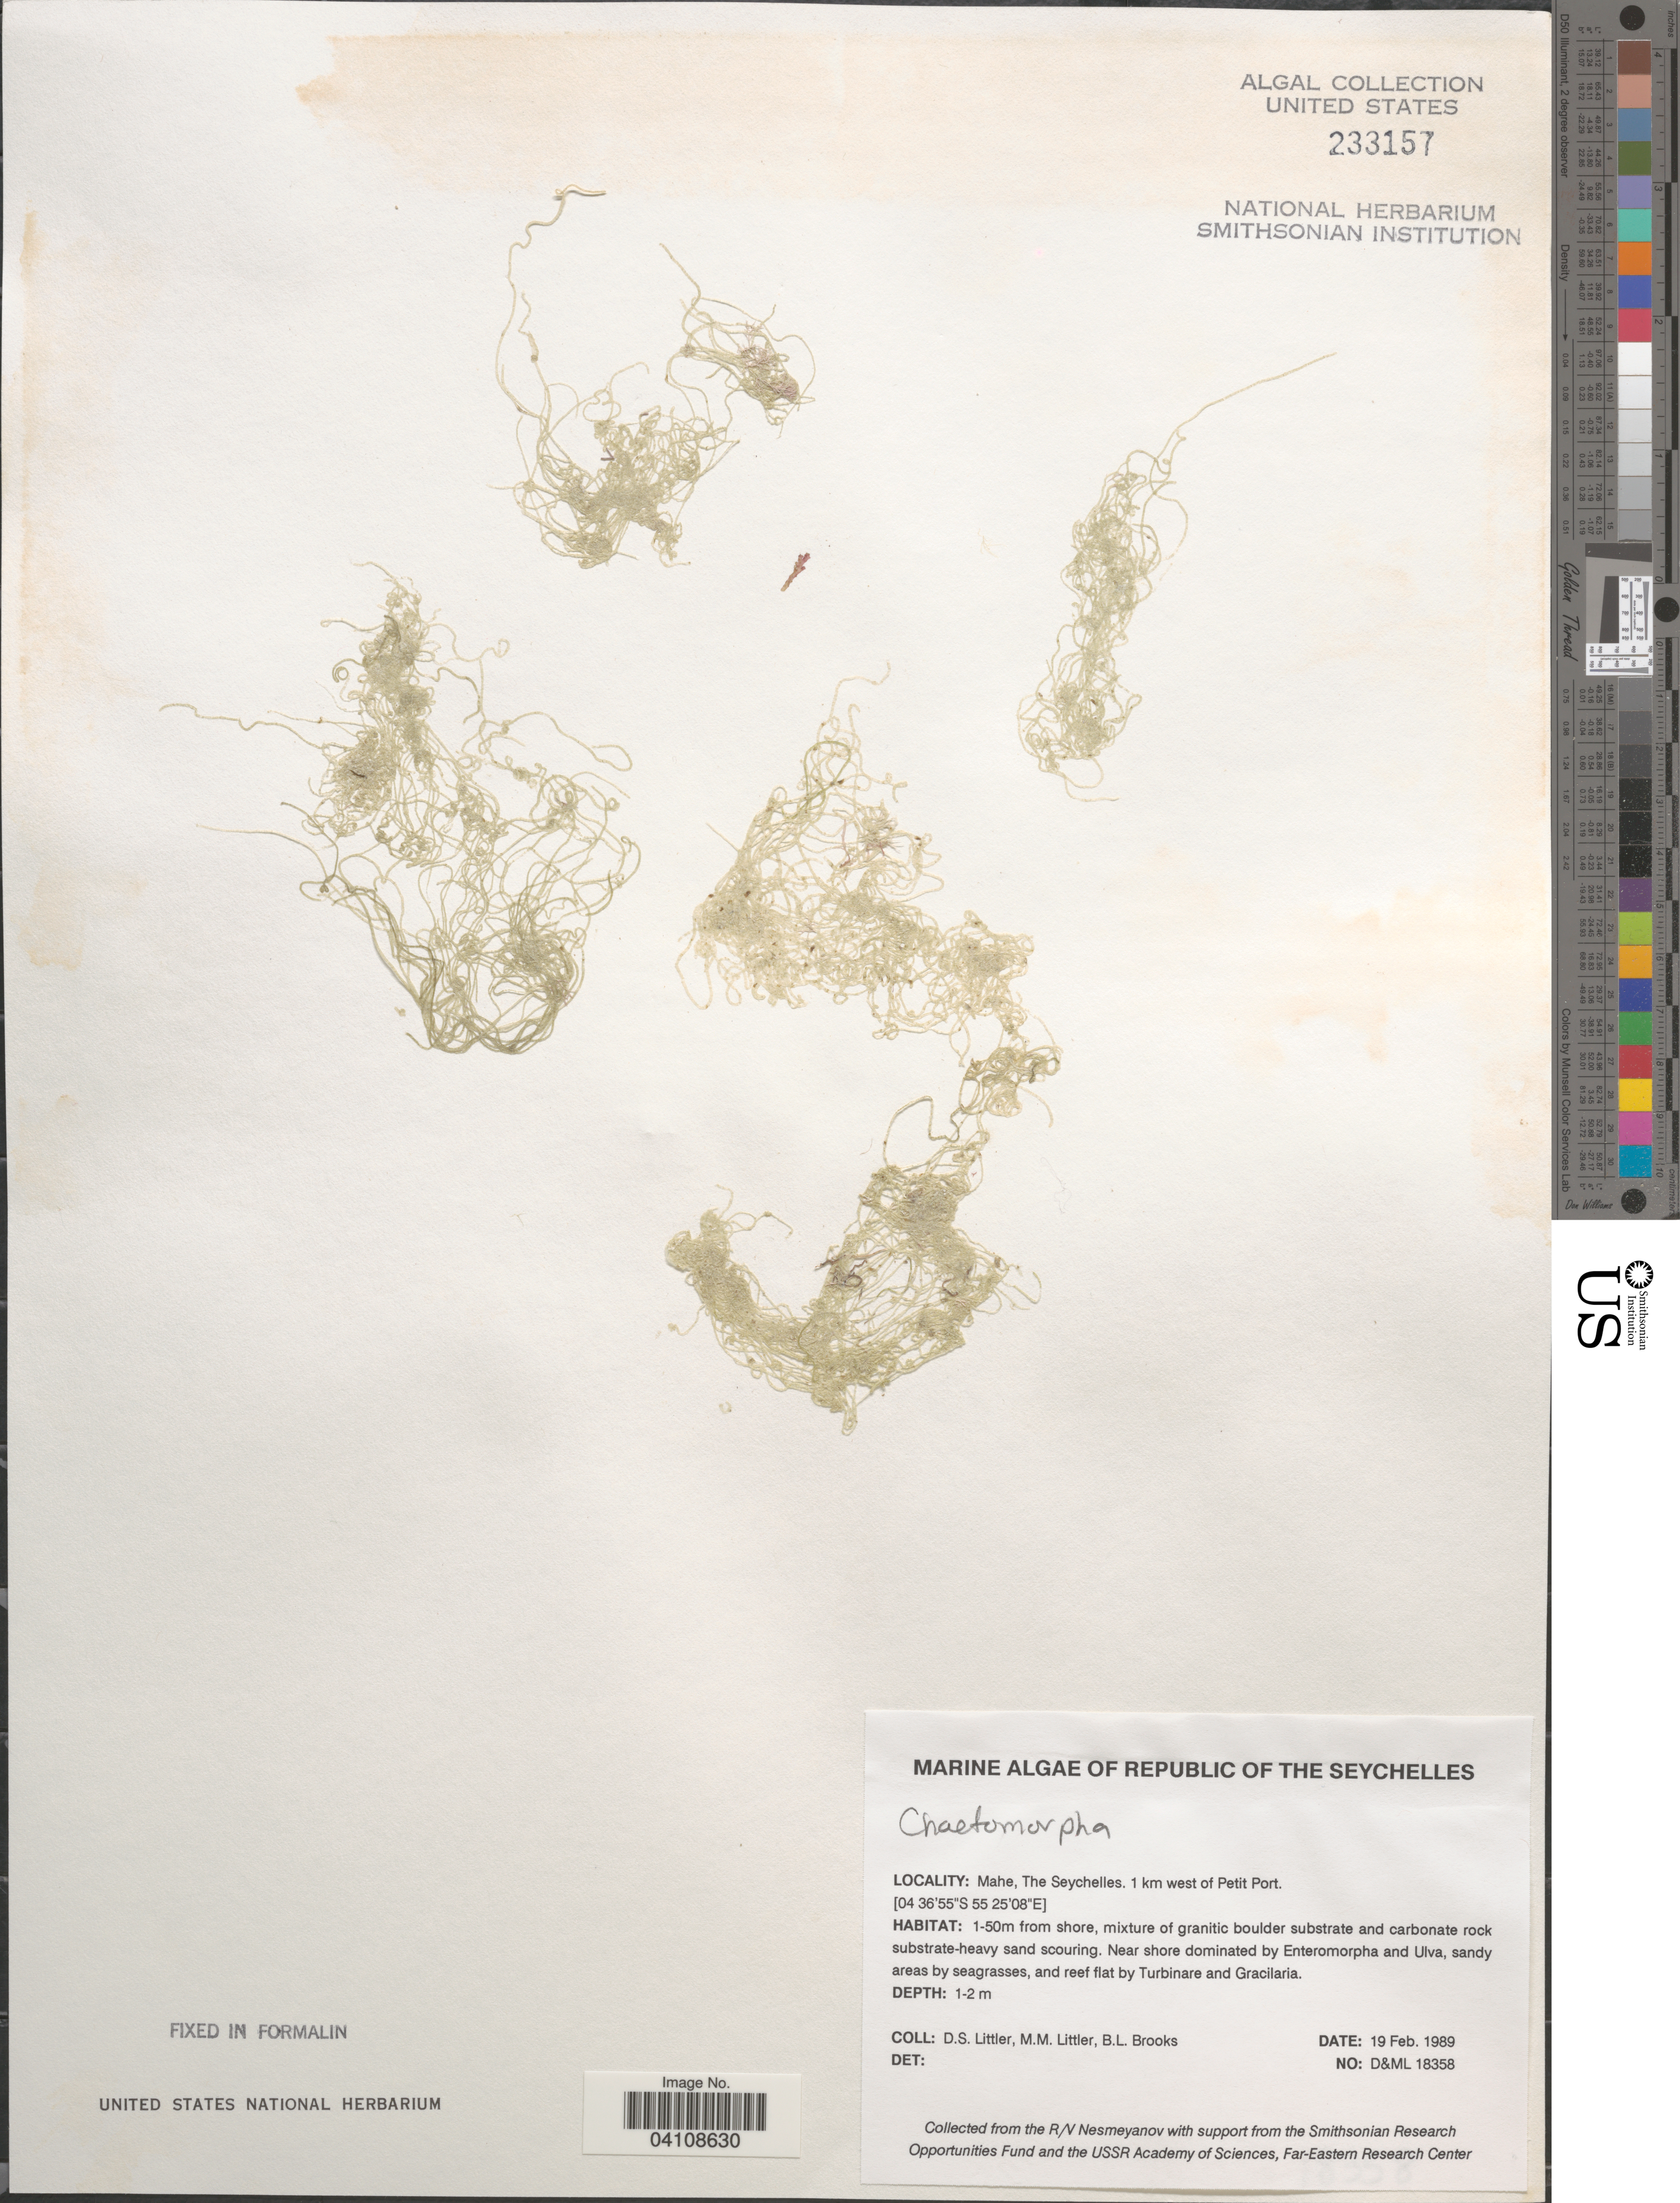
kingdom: Plantae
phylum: Chlorophyta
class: Ulvophyceae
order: Cladophorales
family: Cladophoraceae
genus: Chaetomorpha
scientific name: Chaetomorpha sp.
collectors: D. S. Littler & B. Brooks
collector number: D&ML18358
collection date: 1989-02-19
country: Seychelles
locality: Republic of The Seychelles. Mahe. 1 km west of Petit Port. 1-50m from shore.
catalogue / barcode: US 233157